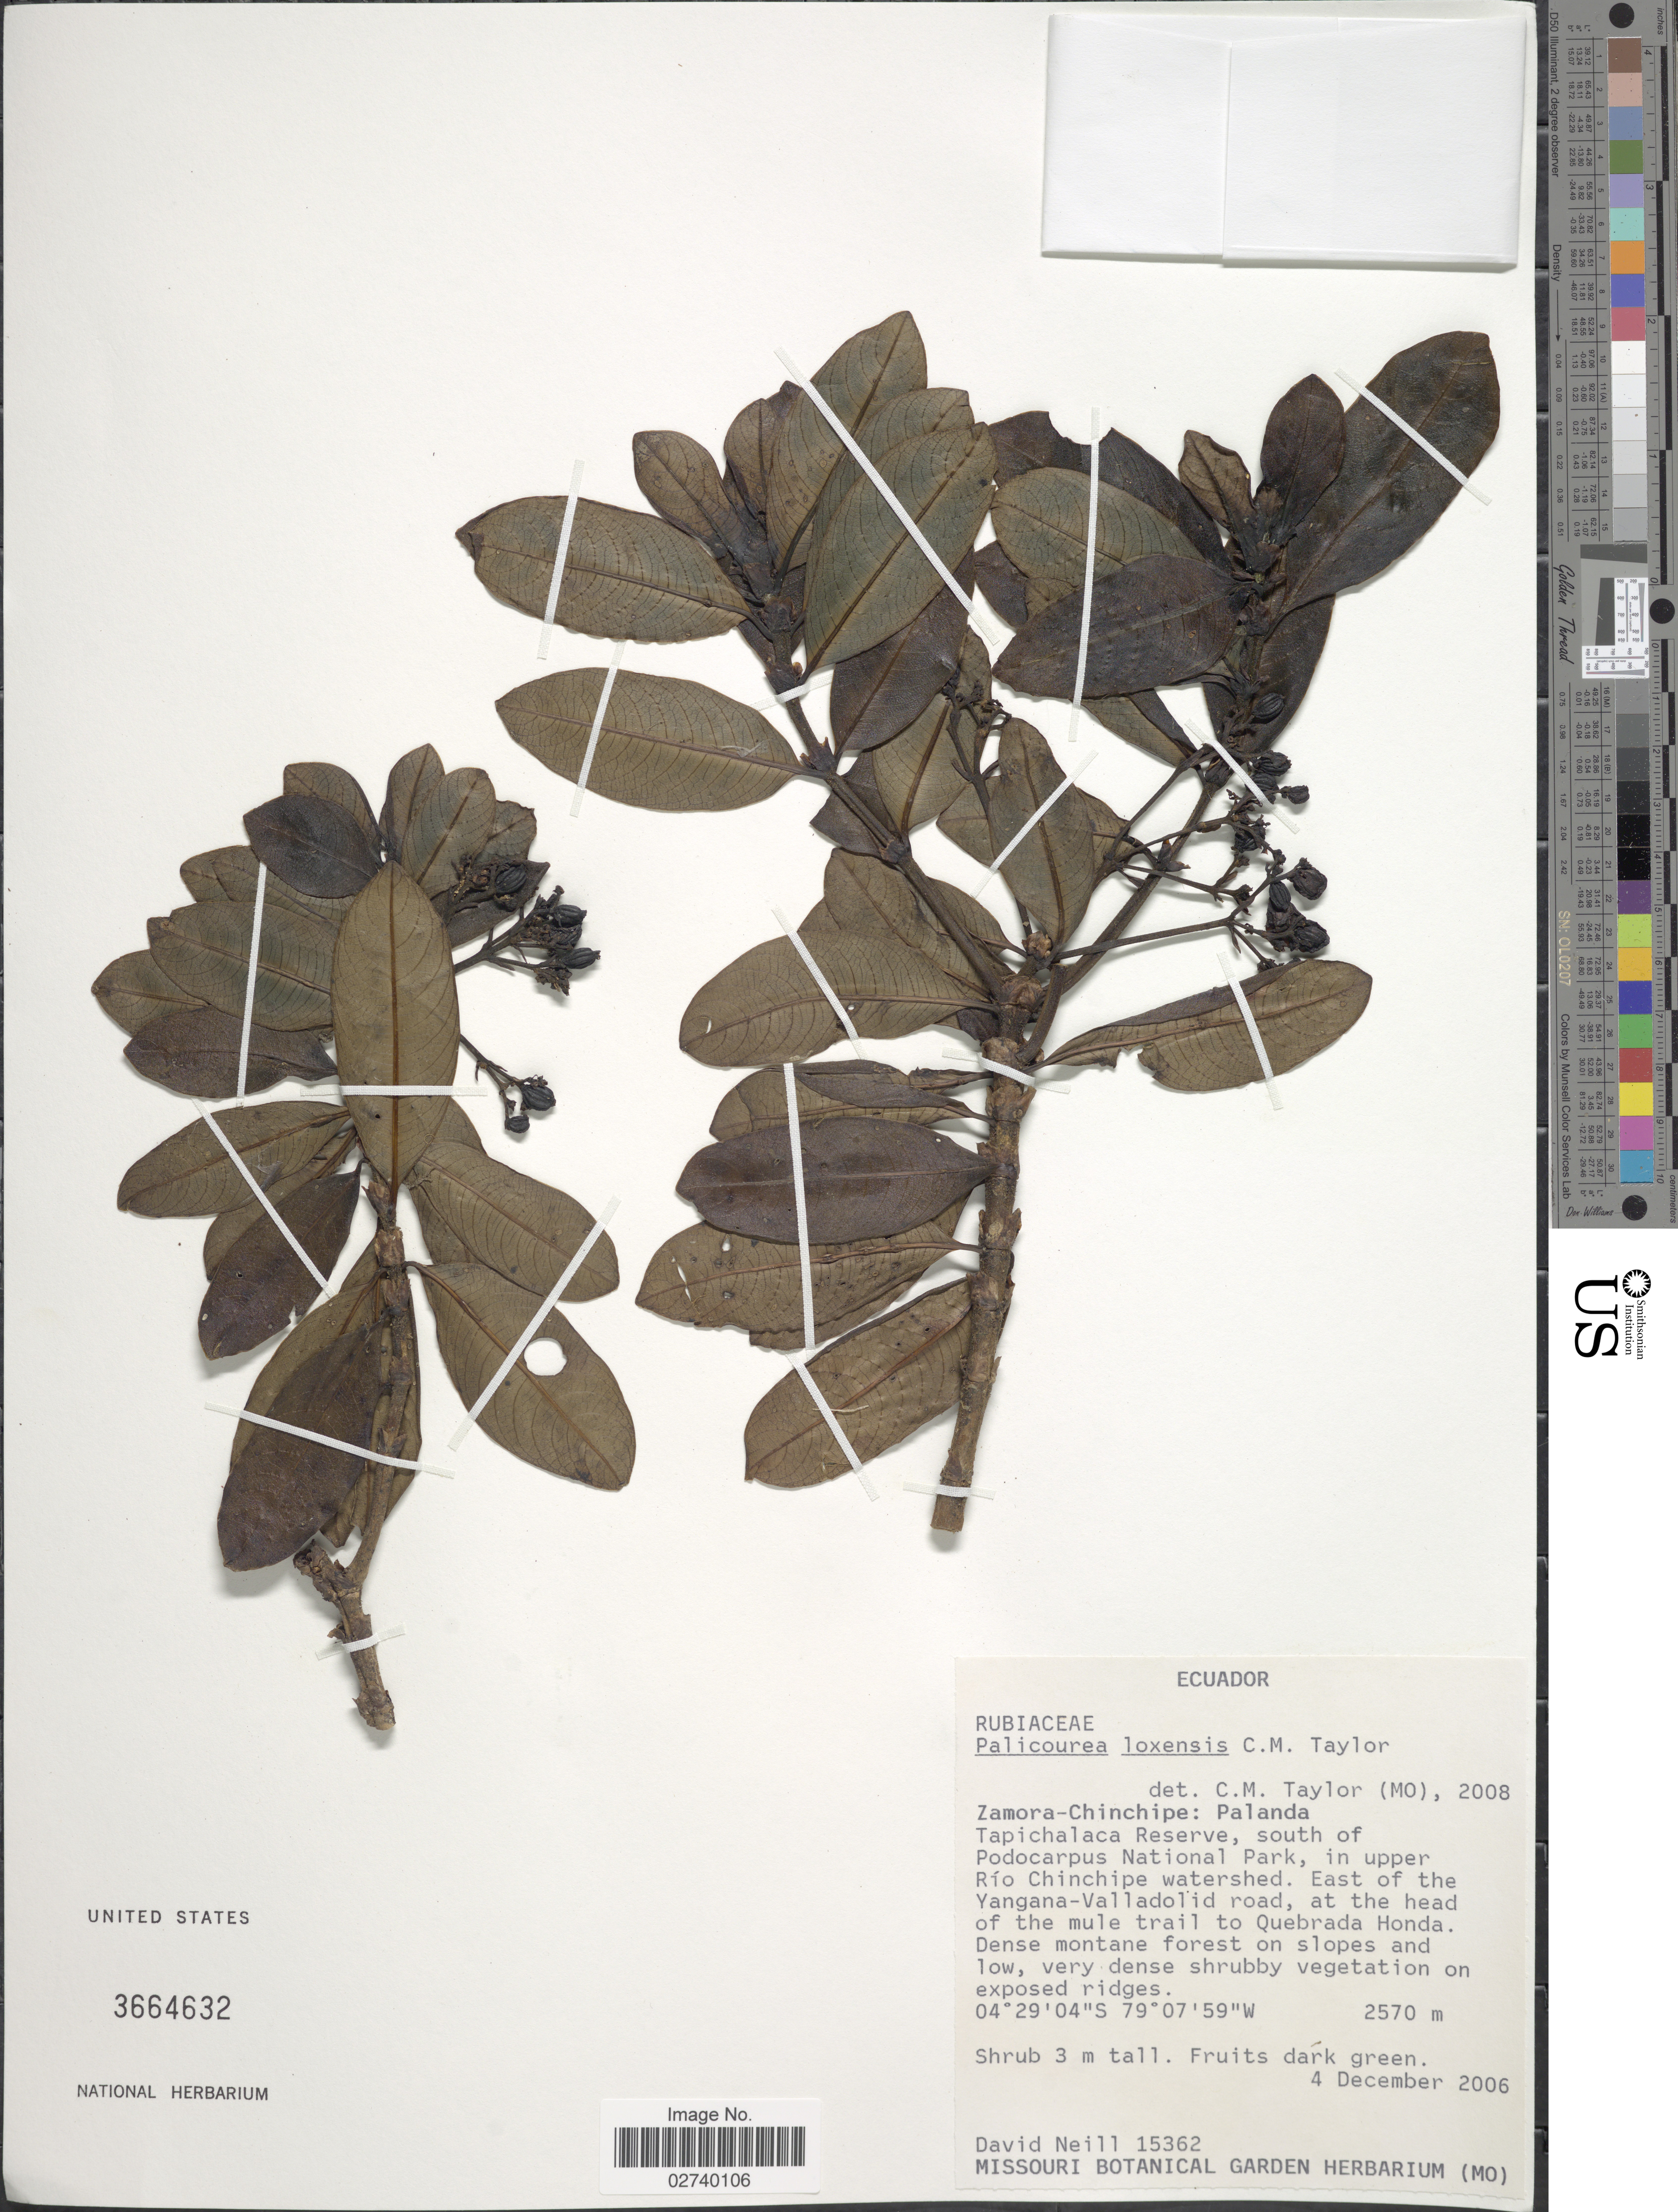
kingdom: Plantae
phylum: Tracheophyta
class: Magnoliopsida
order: Gentianales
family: Rubiaceae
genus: Palicourea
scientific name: Palicourea loxensis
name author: C.M. Taylor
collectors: D. Neill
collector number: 15362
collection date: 2006-12-04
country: Ecuador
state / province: Zamora-Chinchipe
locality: Palanda, Tapichalaca Reserve, south of Podocarpus National Park, in upper Rio Chinchipe watershed, East of the Yangana-Vallodolid road, at the head of the mule trail to Quebrada Honda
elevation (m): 2570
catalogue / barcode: US 3664632